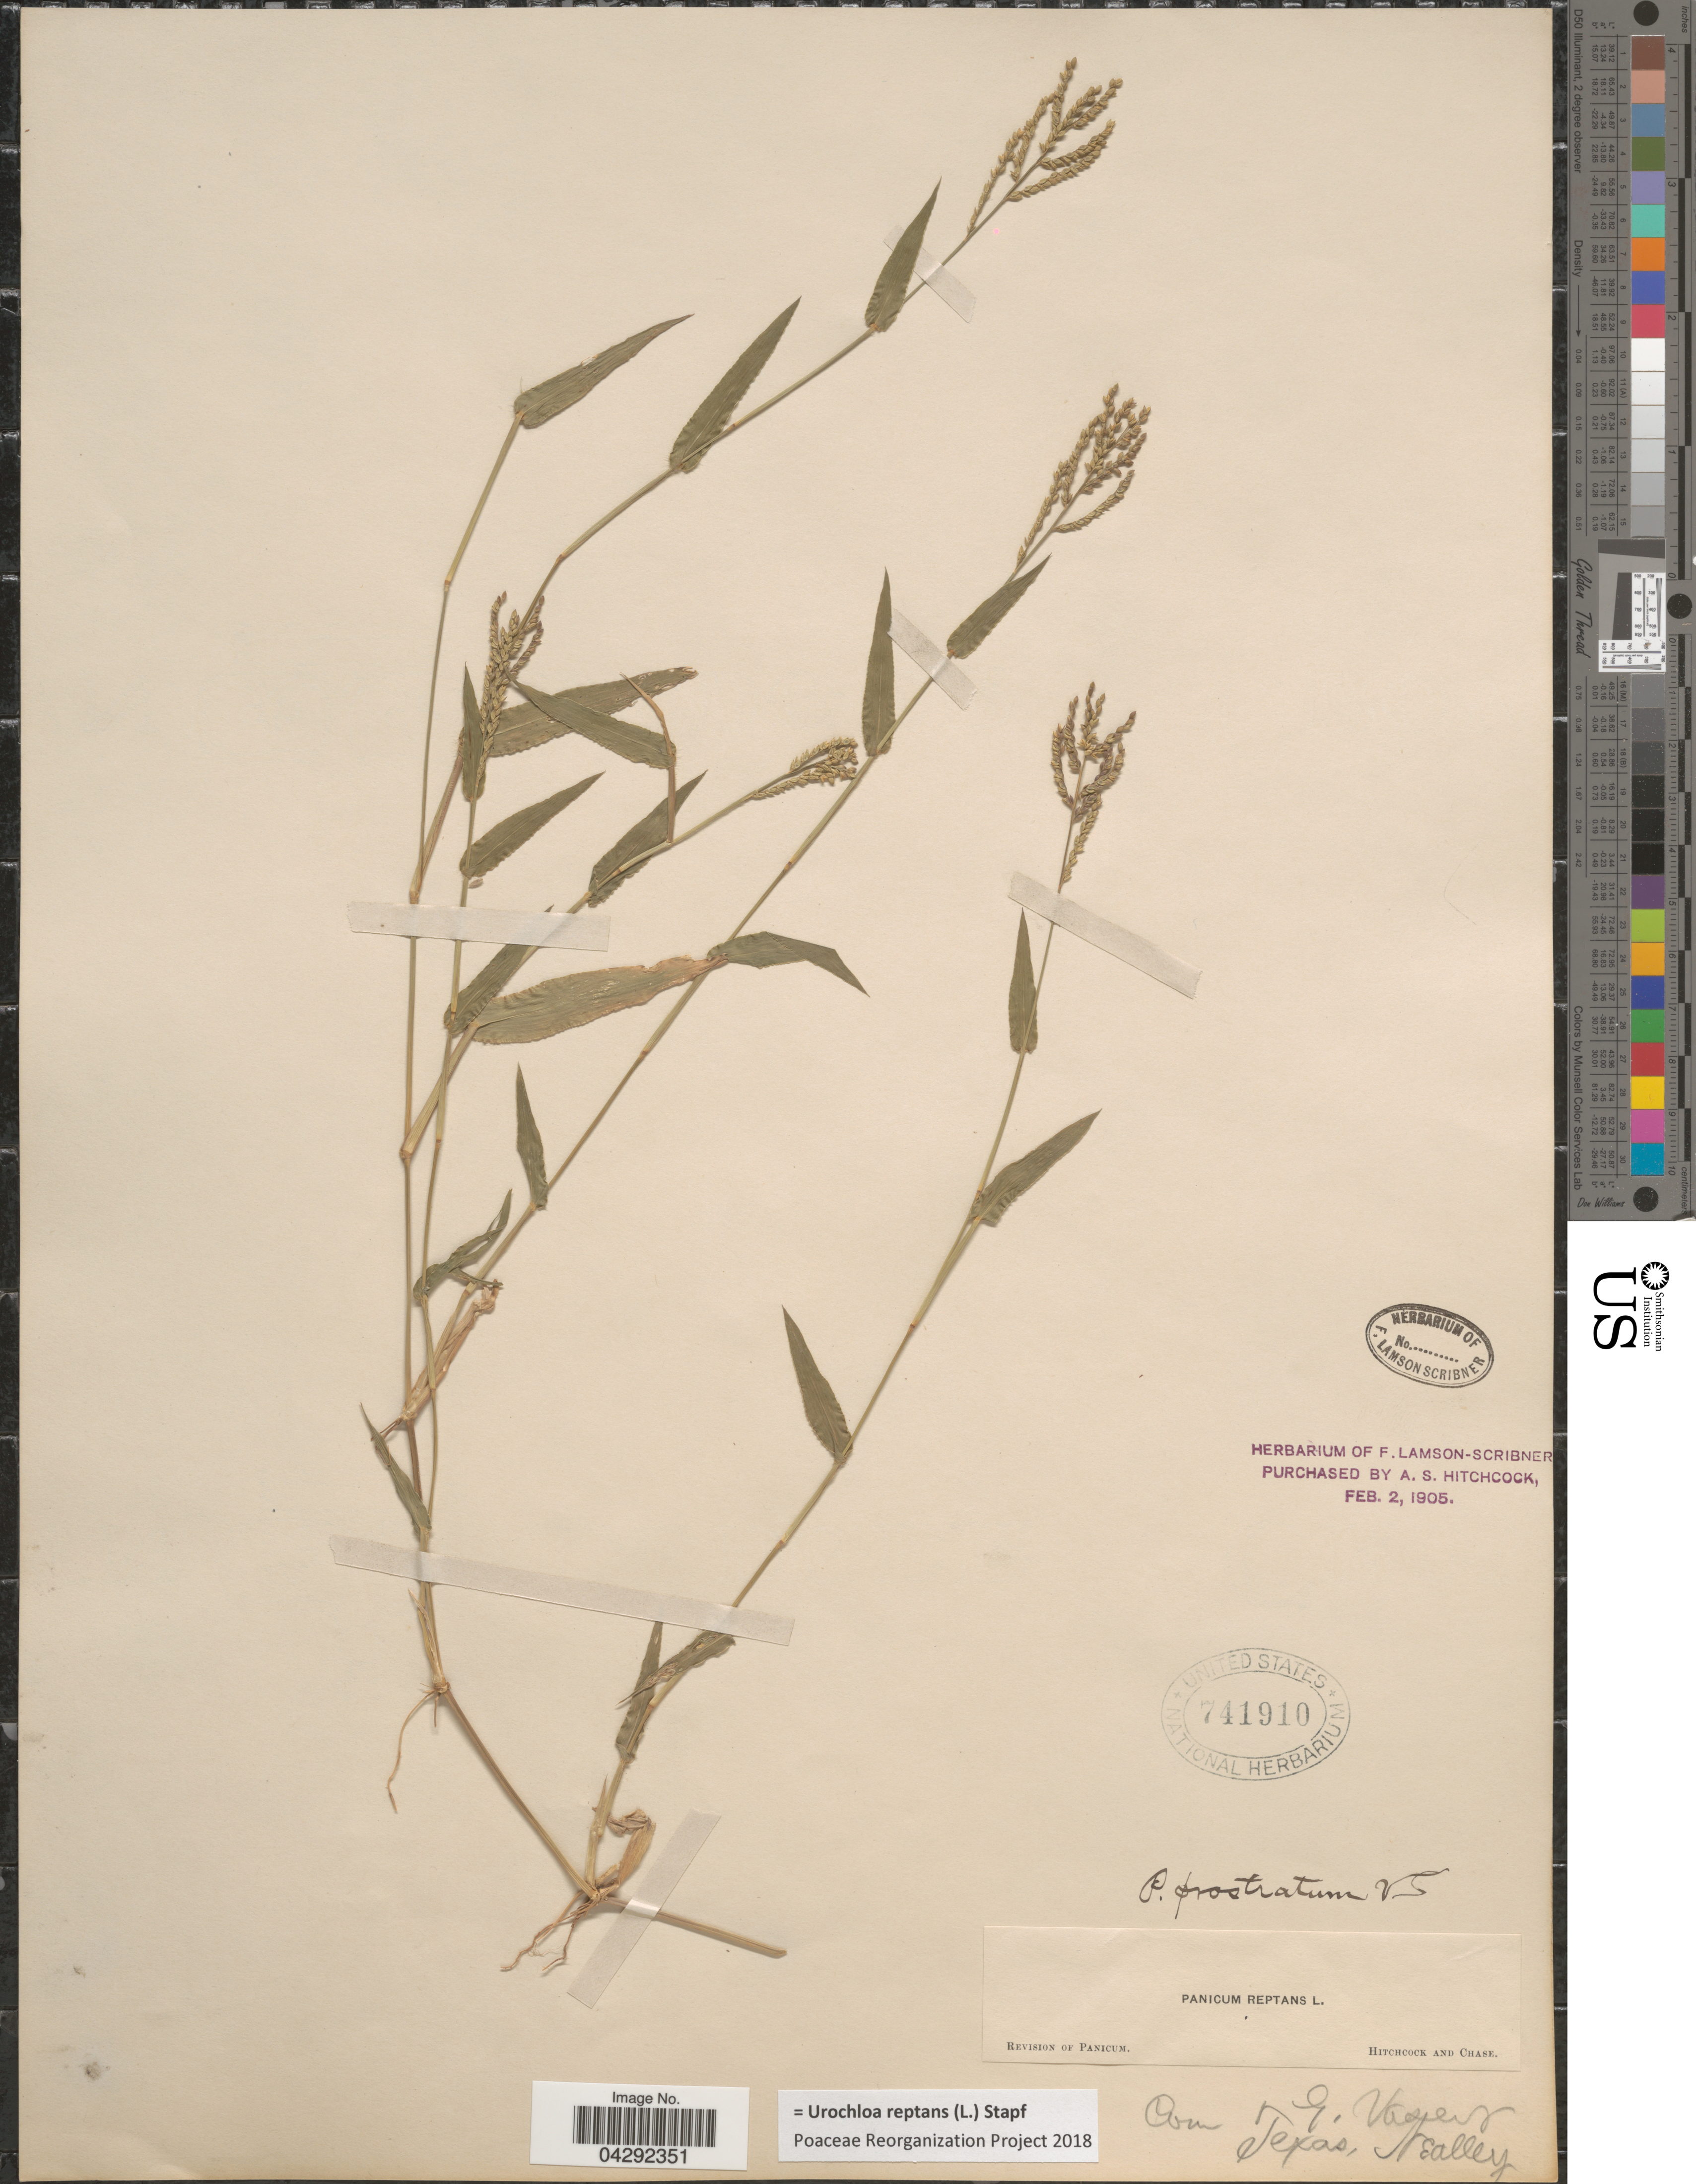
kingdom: Plantae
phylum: Tracheophyta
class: Liliopsida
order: Poales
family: Poaceae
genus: Urochloa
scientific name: Urochloa reptans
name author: (L.) Stapf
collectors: Nealley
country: United States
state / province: Texas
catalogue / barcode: US 741910